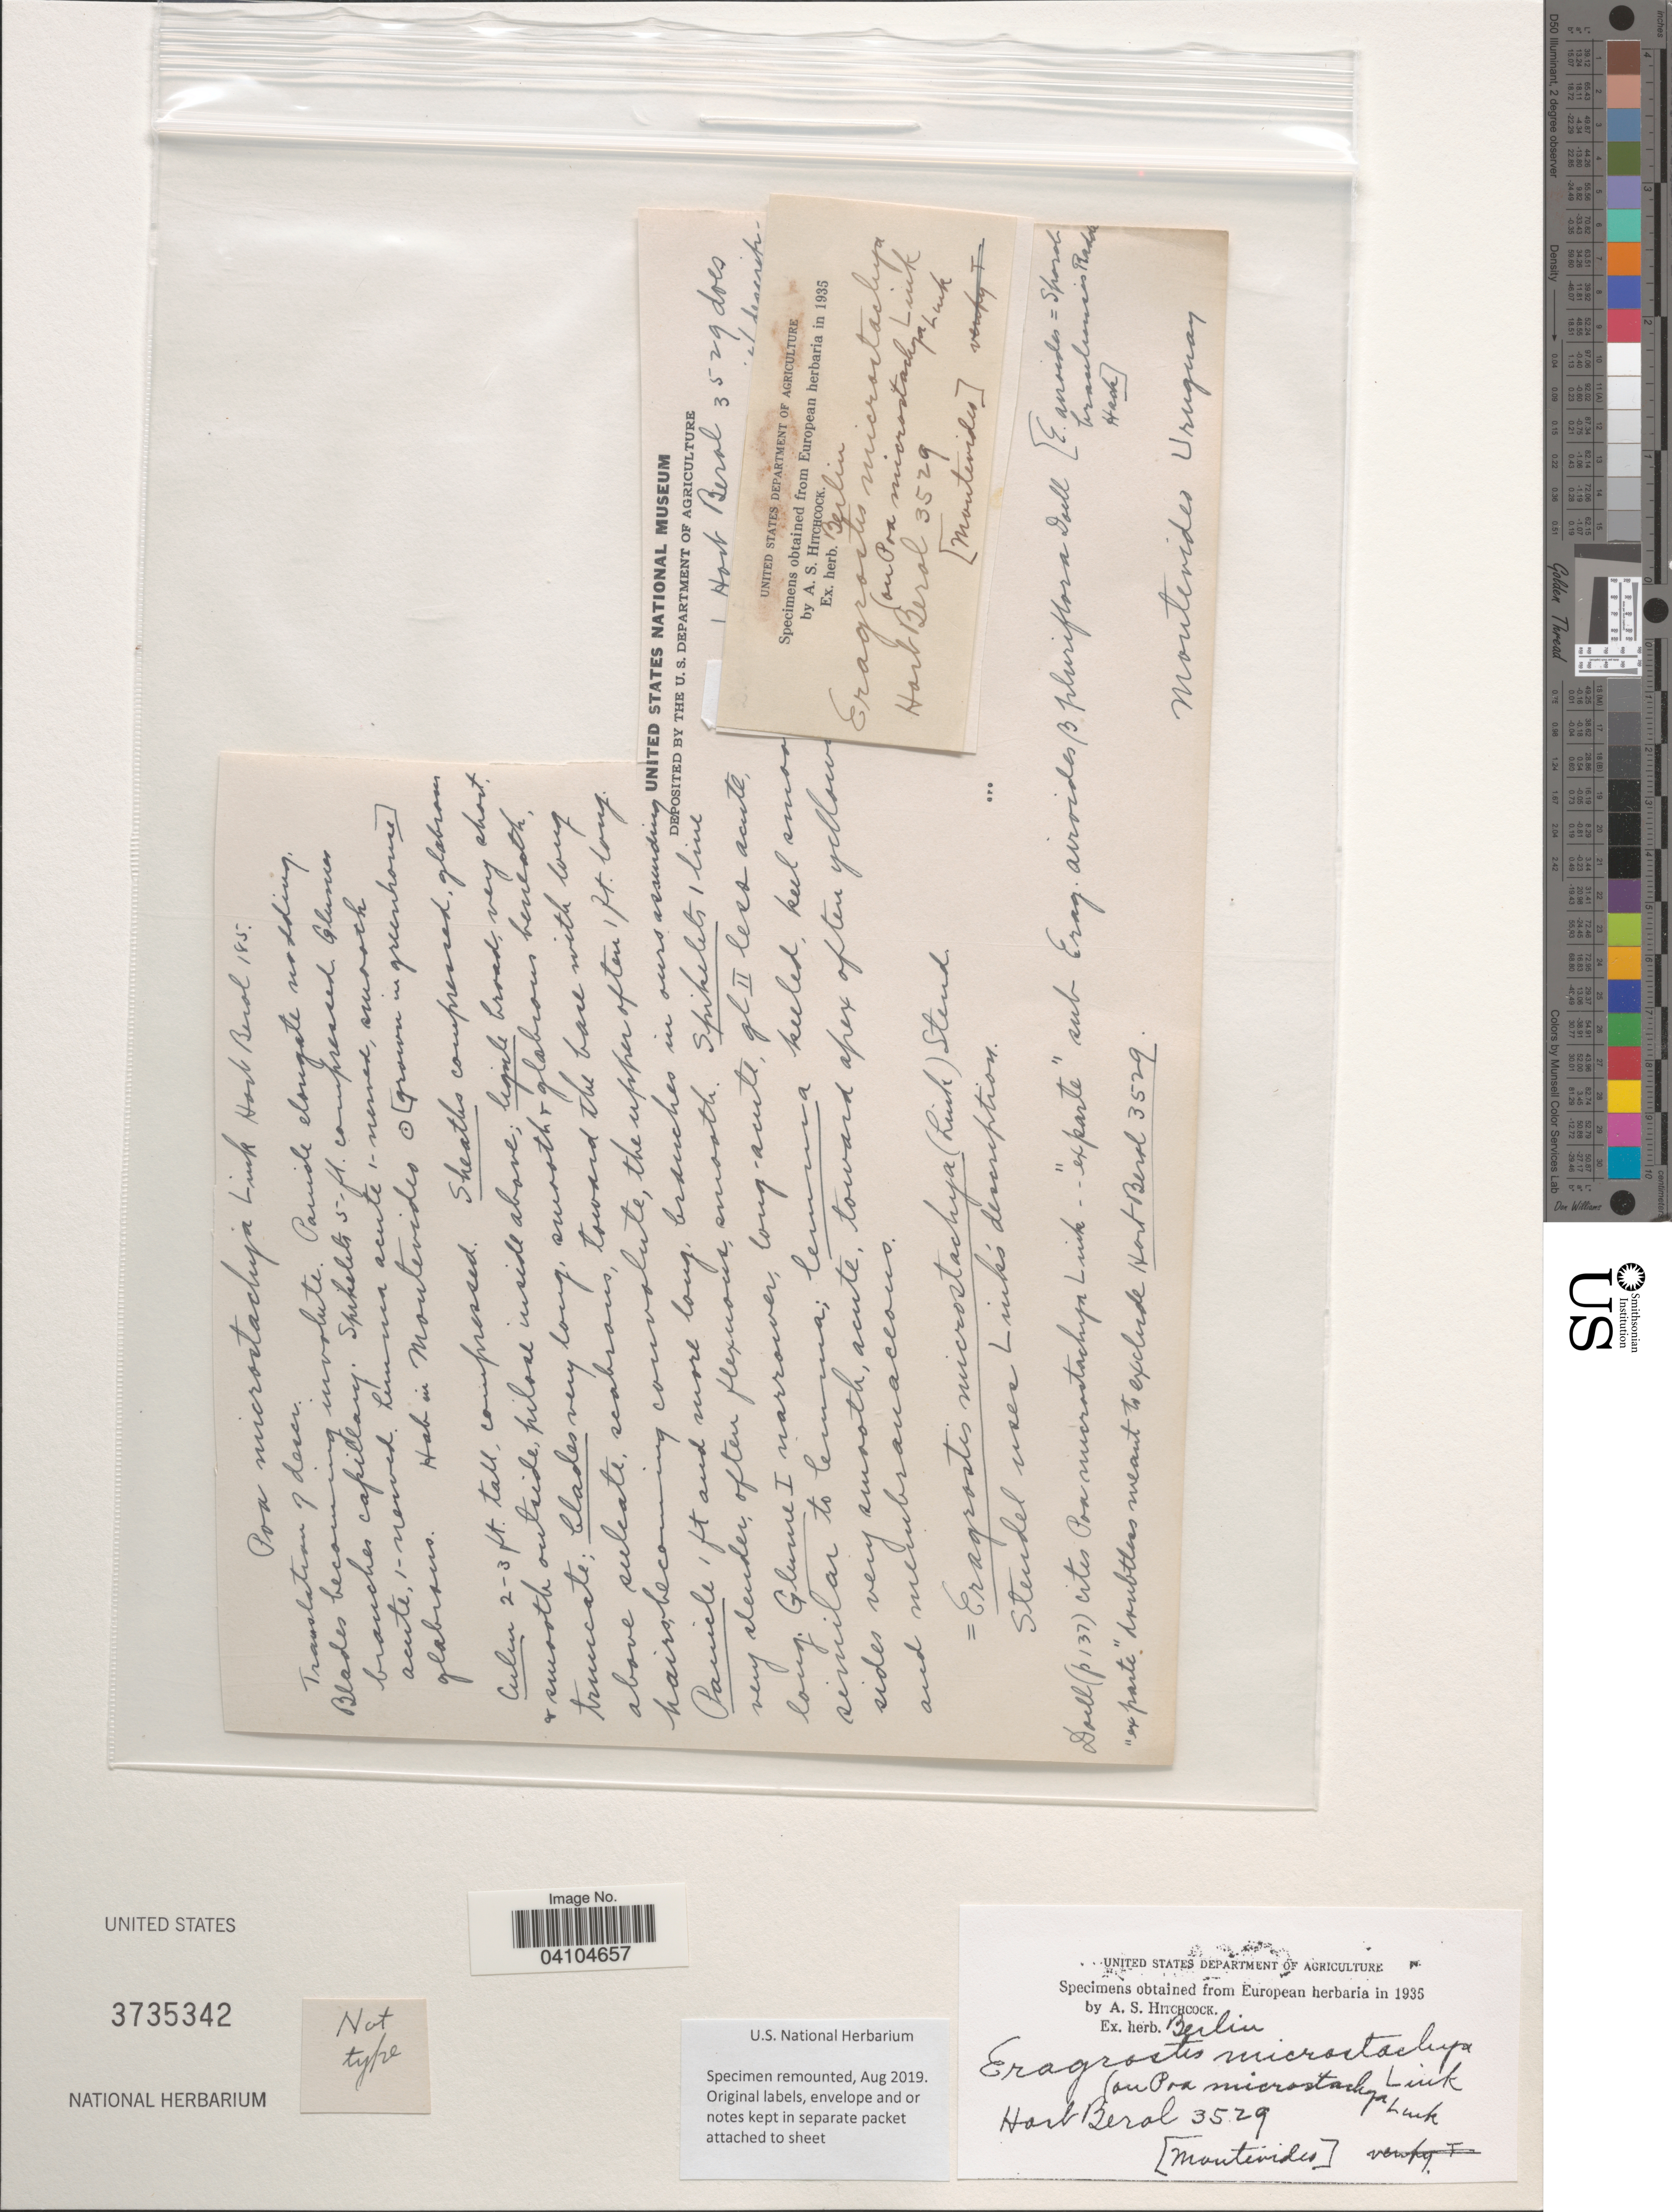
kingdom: Plantae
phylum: Tracheophyta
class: Liliopsida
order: Poales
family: Poaceae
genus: Eragrostis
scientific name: Eragrostis bahiensis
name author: Schrad. ex Schult.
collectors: Hort. Berol.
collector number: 3529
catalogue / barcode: US 3735342